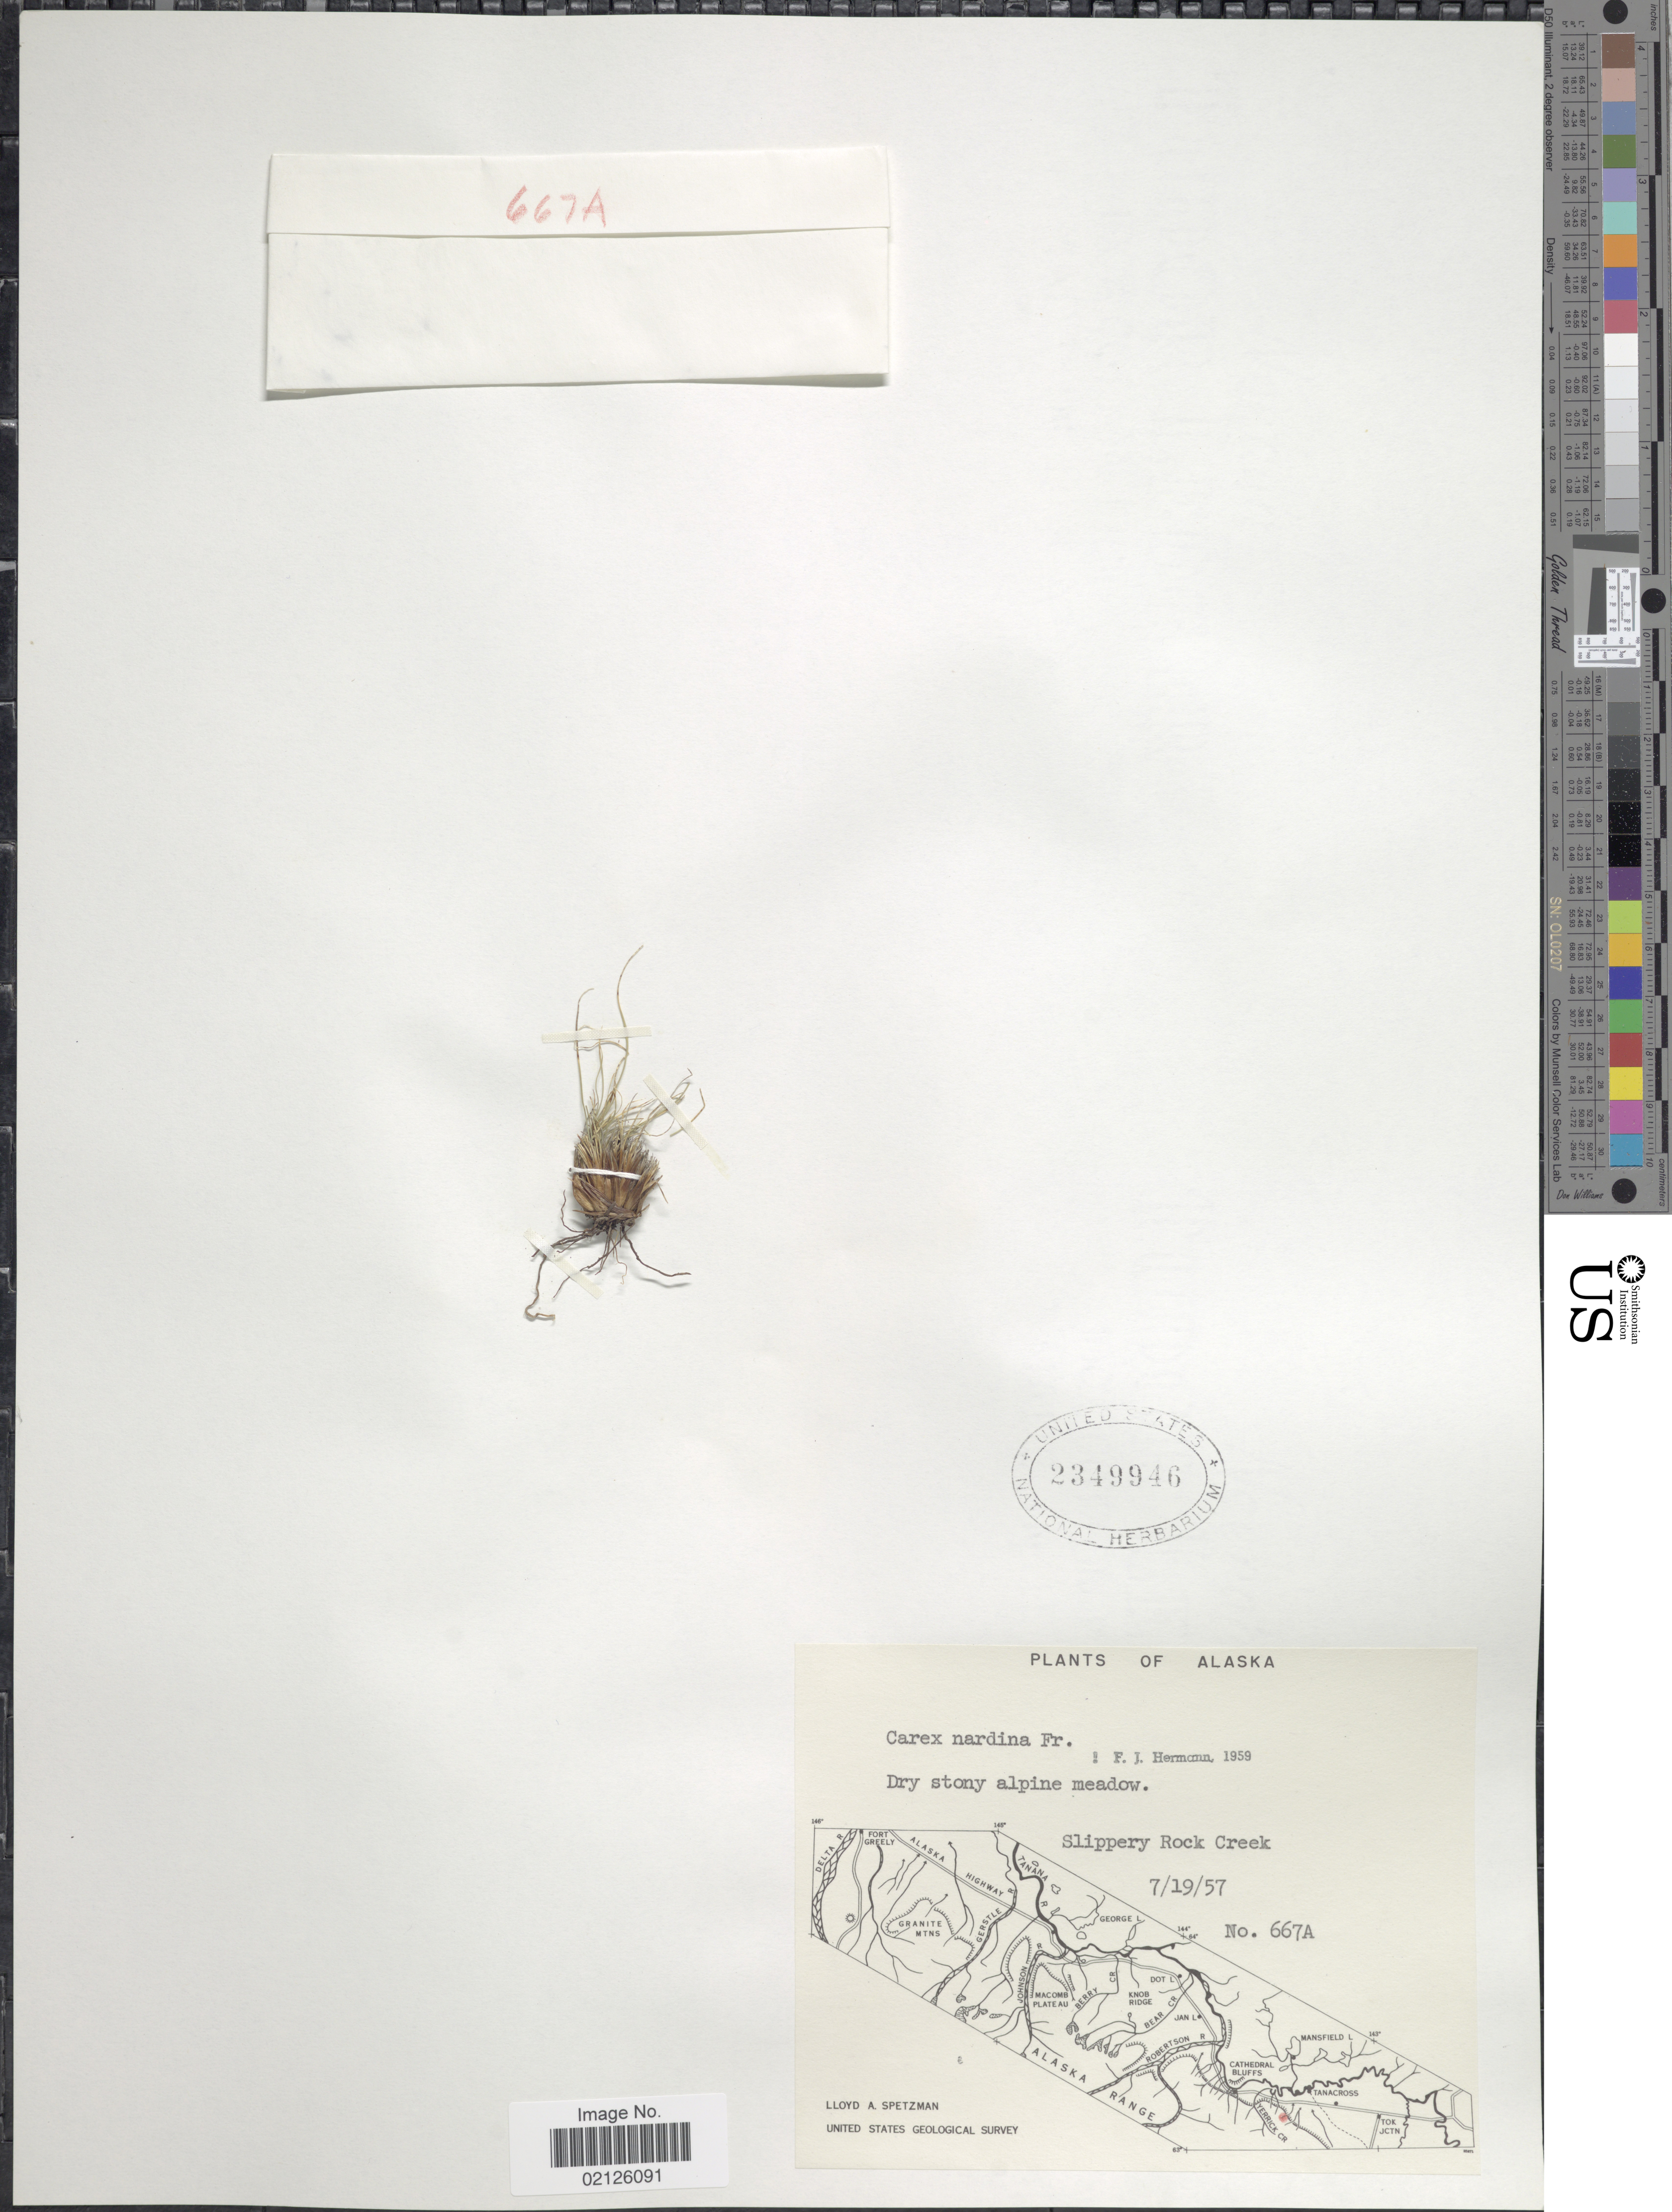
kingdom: Plantae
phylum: Tracheophyta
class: Liliopsida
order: Poales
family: Cyperaceae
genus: Carex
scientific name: Carex nardina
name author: (Hornem.) Fr.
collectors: L. Spetzman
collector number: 667A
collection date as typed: Transcribed d/m/y: 19/7/57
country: United States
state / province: Alaska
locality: Dry stony alpine meadow, Slippery Rock Creek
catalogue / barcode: US 2349946